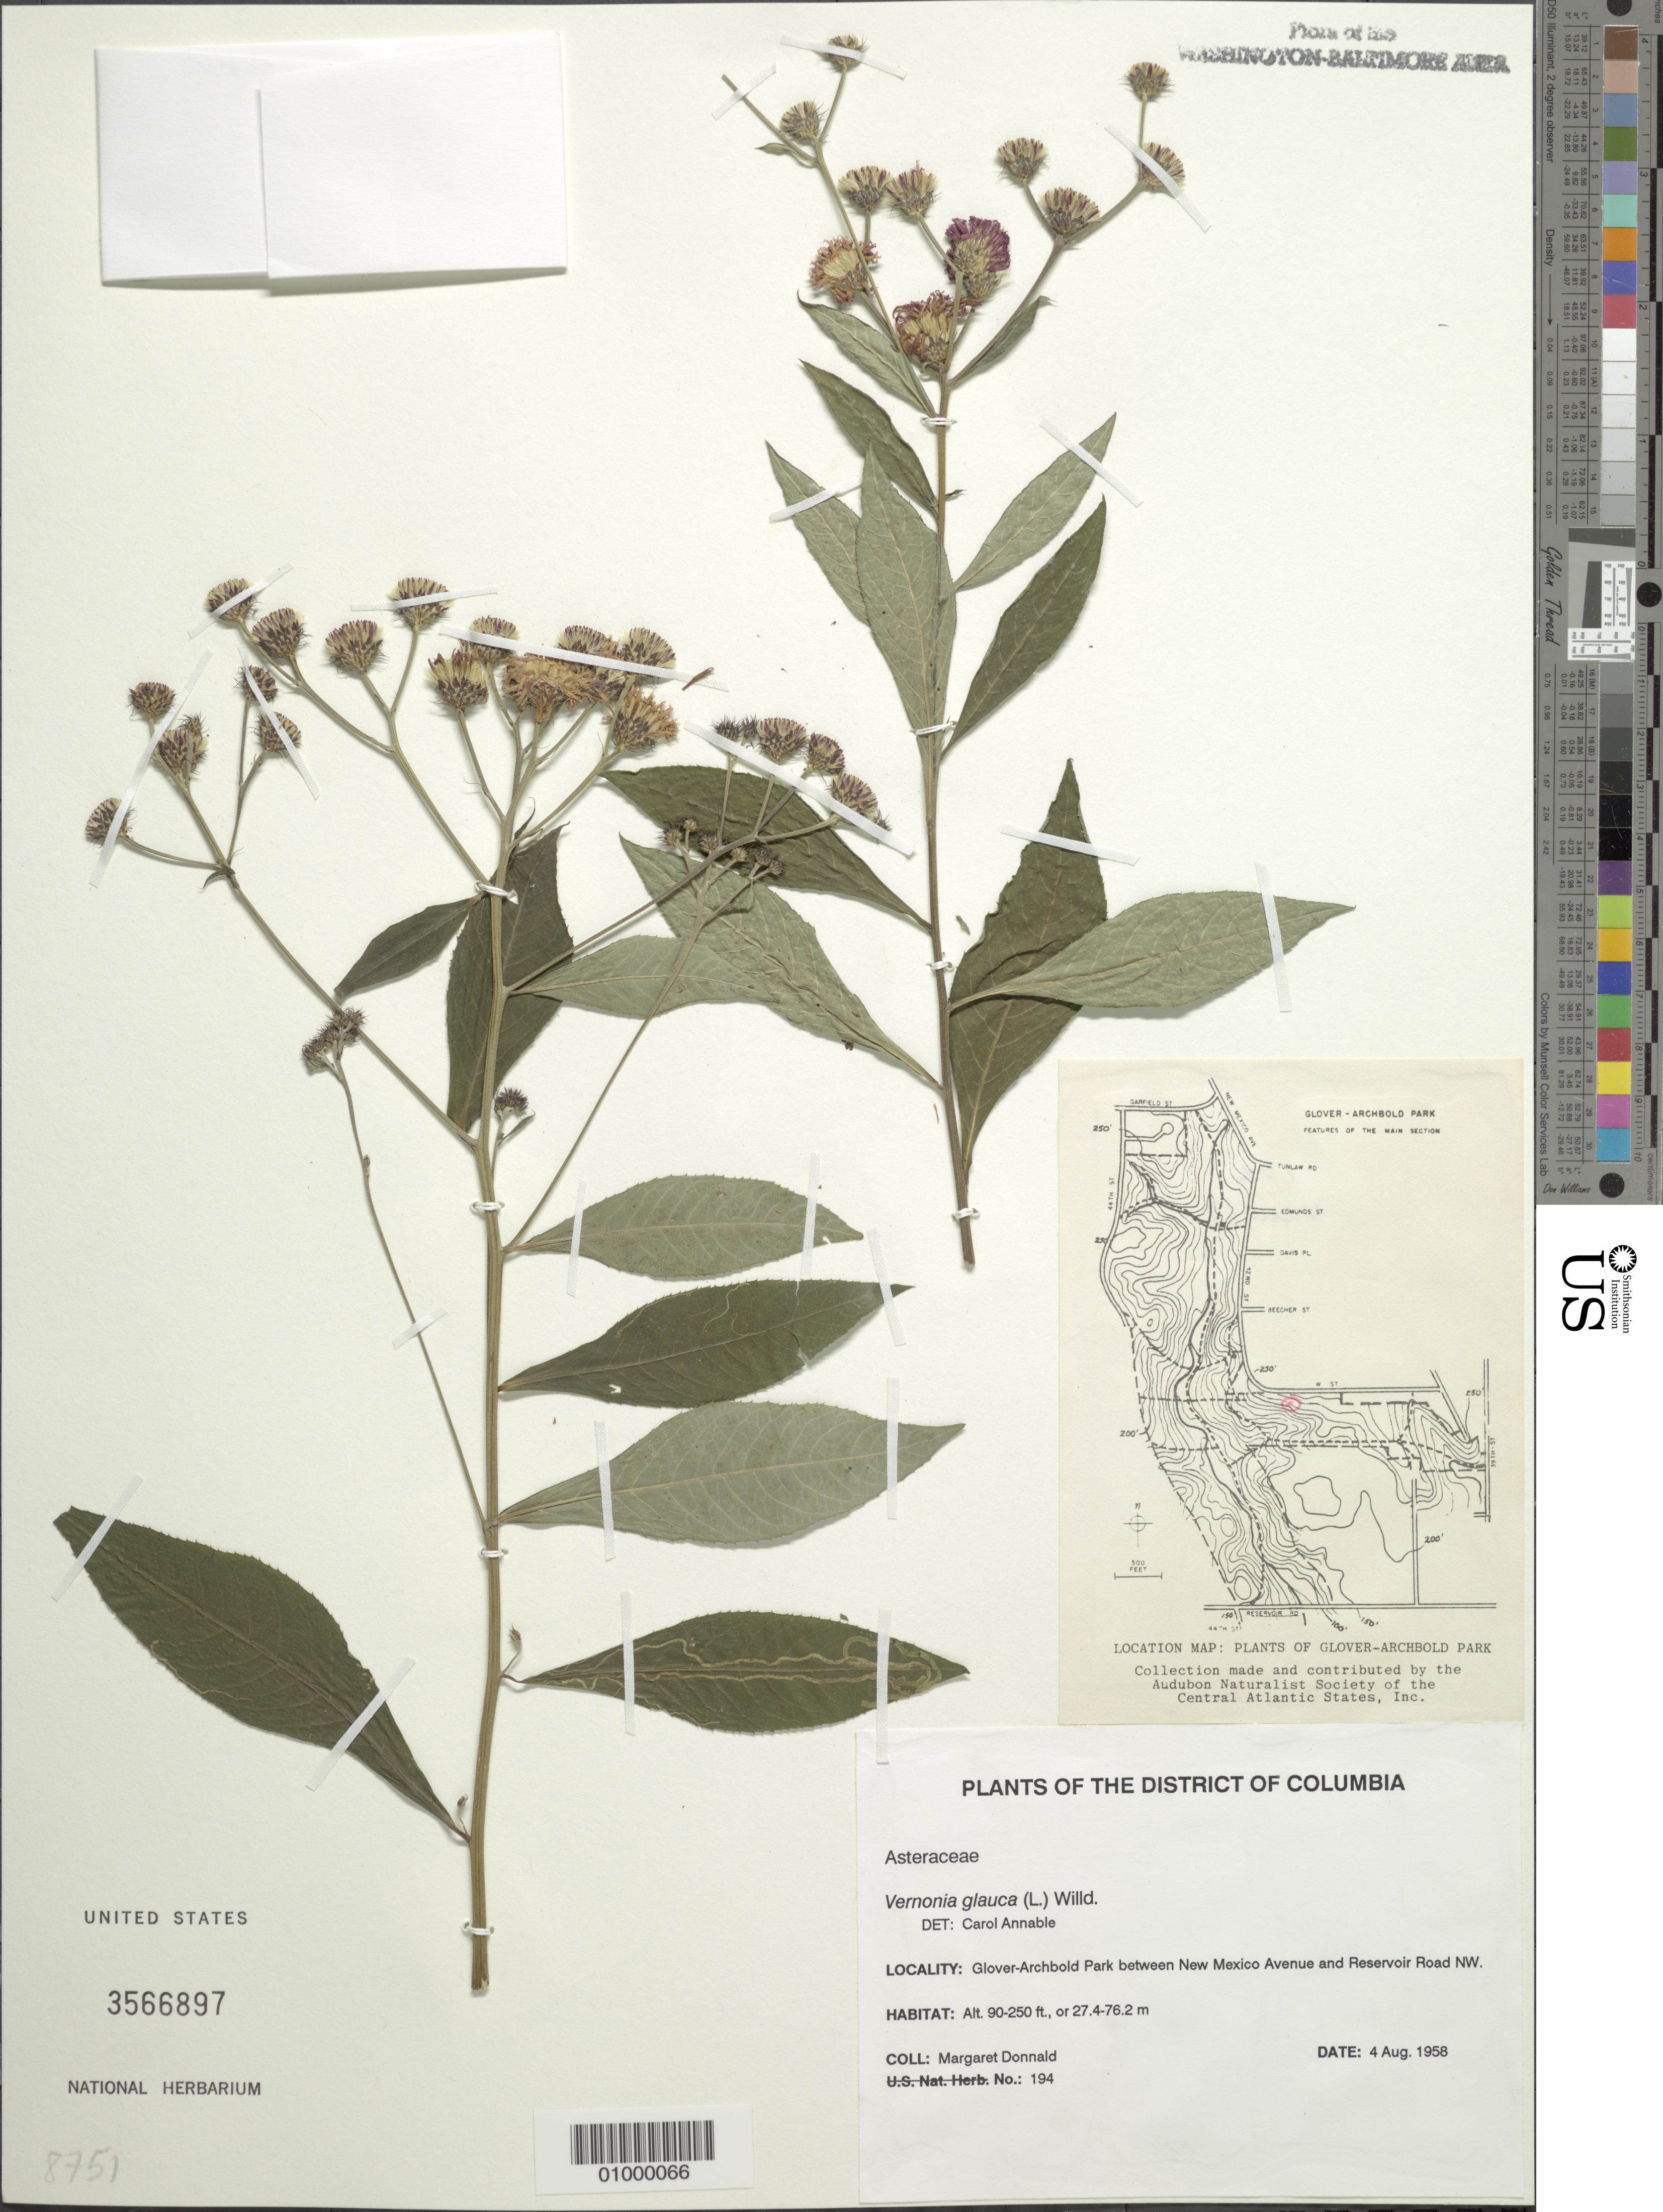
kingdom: Plantae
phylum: Tracheophyta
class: Magnoliopsida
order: Asterales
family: Asteraceae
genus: Vernonia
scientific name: Vernonia glauca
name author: (L.) Willd.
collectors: M. Donnald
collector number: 194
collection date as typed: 4 Aug 1958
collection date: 1958-08-04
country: United States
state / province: District of Columbia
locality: Glover-Archbold Park between New Mexico Avenue and Reservoir Road NW.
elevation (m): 27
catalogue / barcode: US 3566897